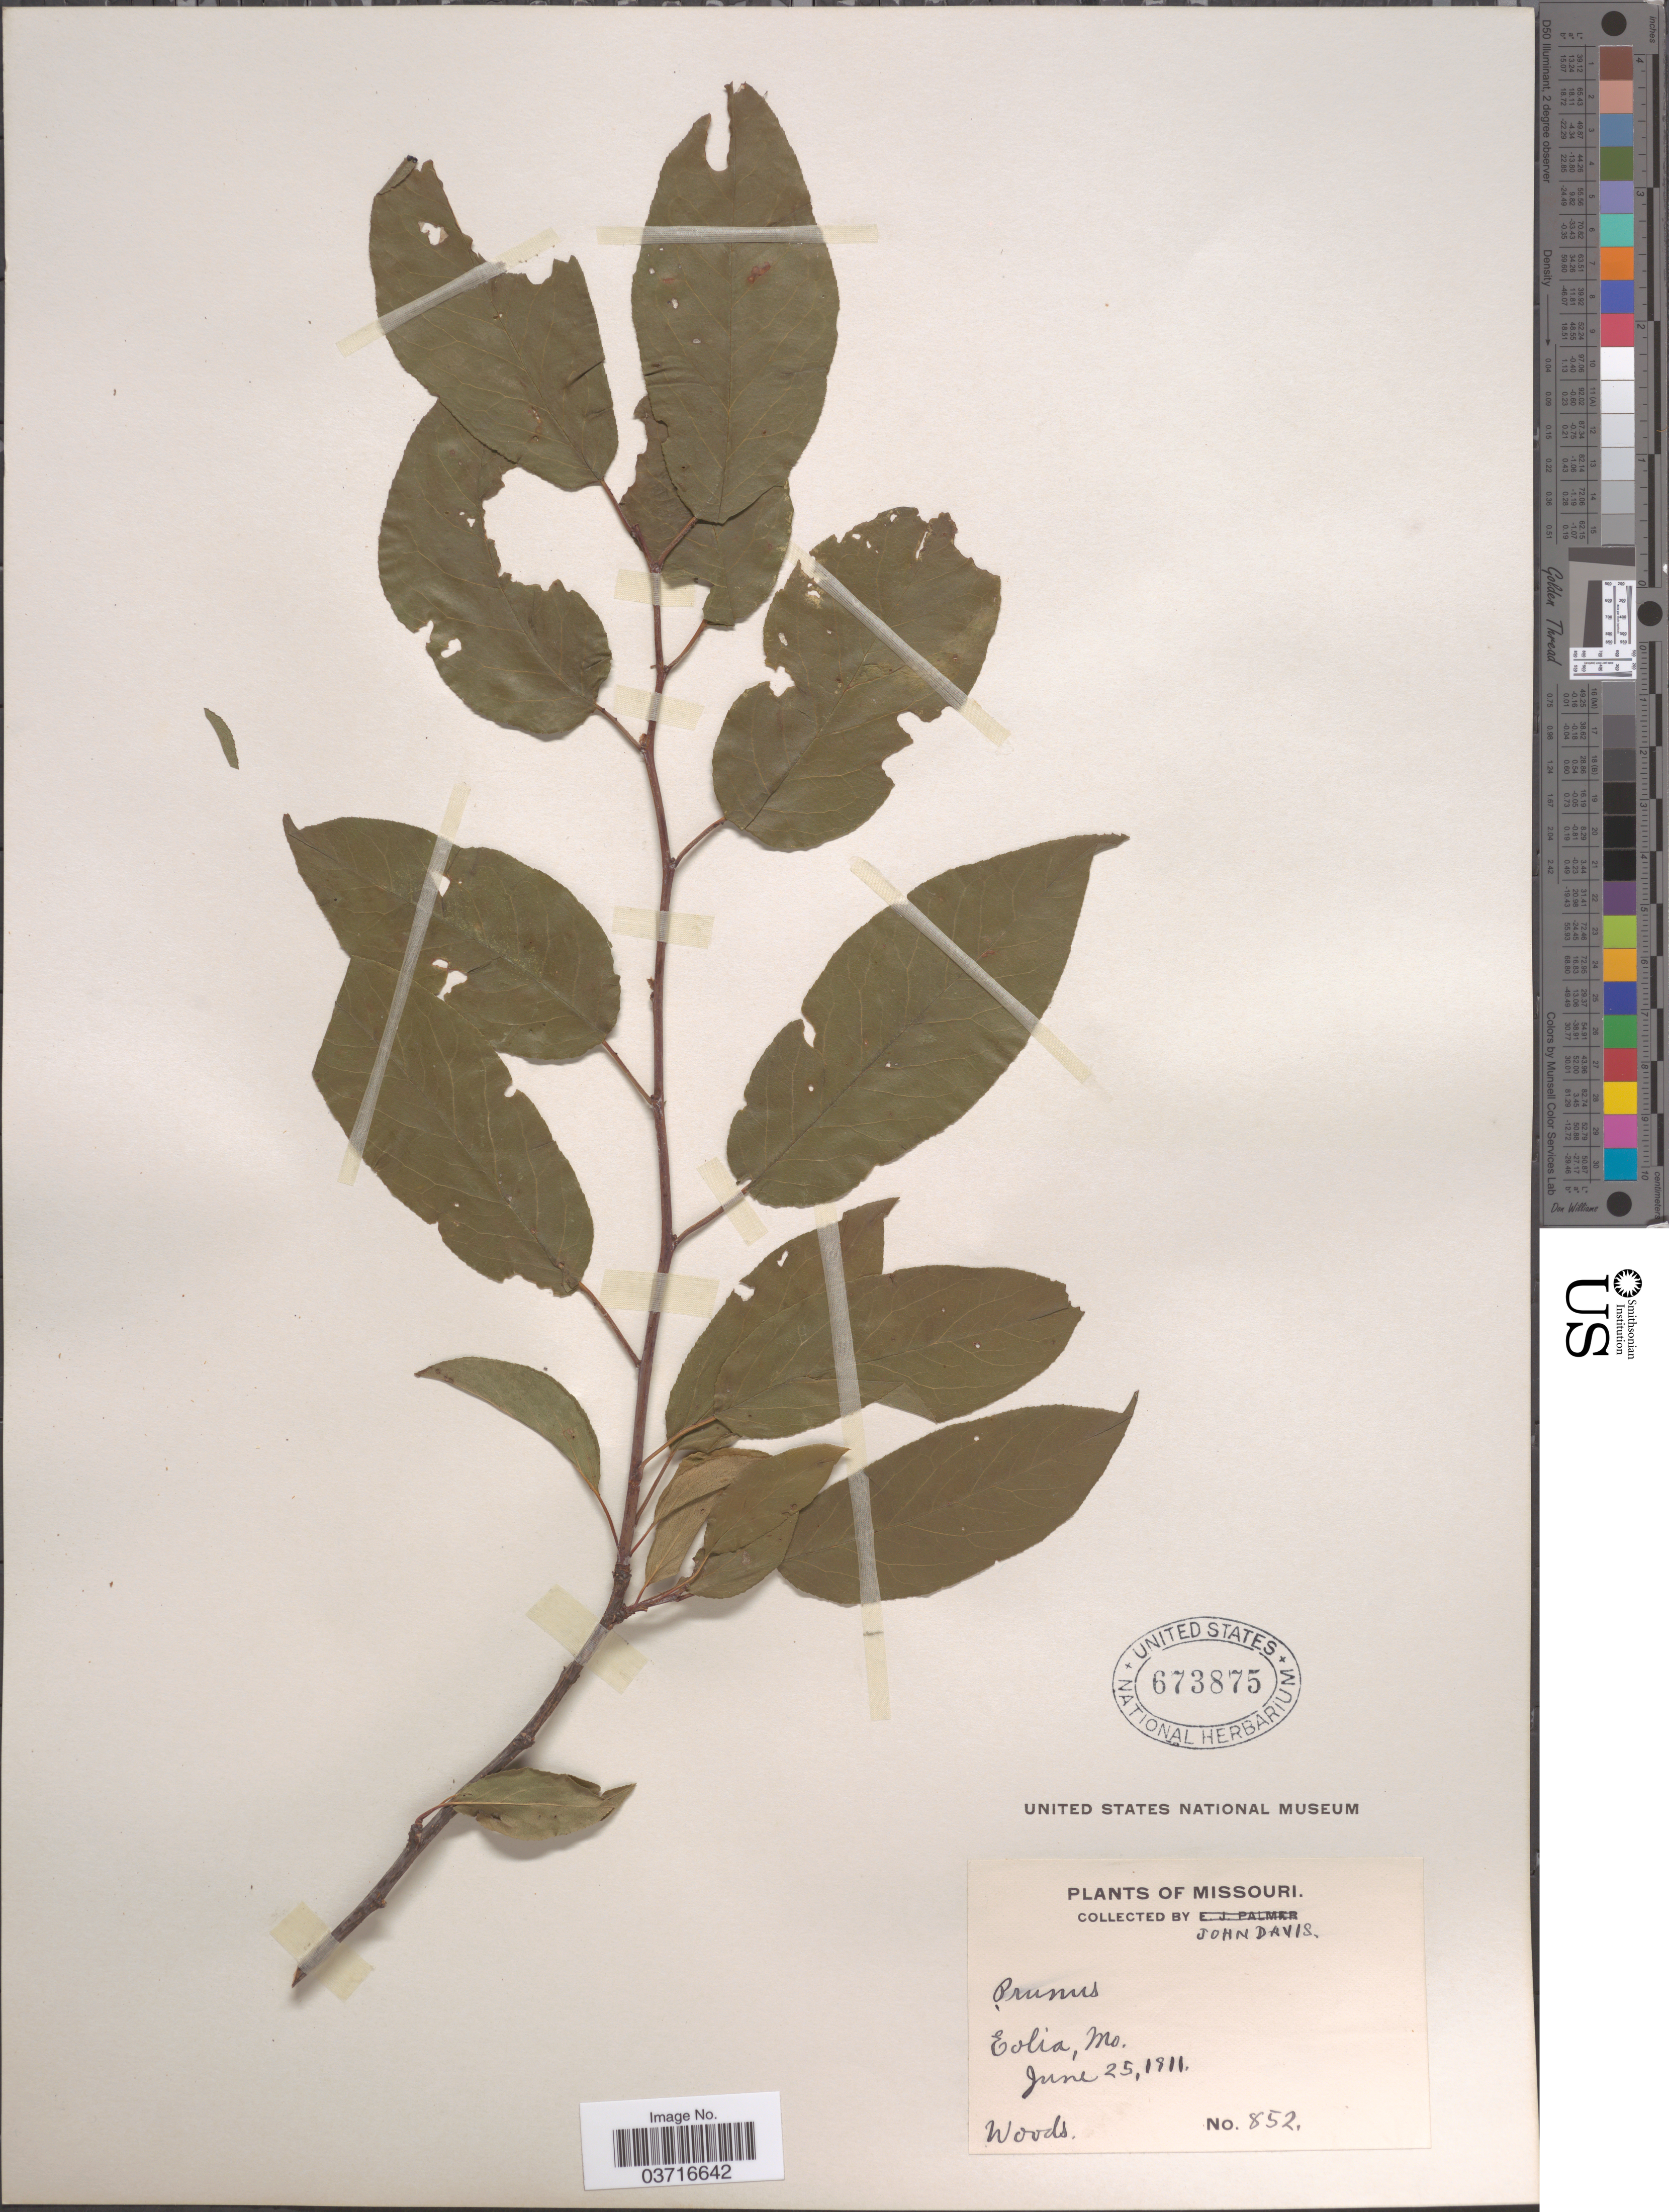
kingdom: Plantae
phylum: Tracheophyta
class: Magnoliopsida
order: Rosales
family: Rosaceae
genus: Prunus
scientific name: Prunus sp.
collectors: J. Davis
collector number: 852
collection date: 1911-06-25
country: United States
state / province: Missouri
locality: Eolia.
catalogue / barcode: US 673875